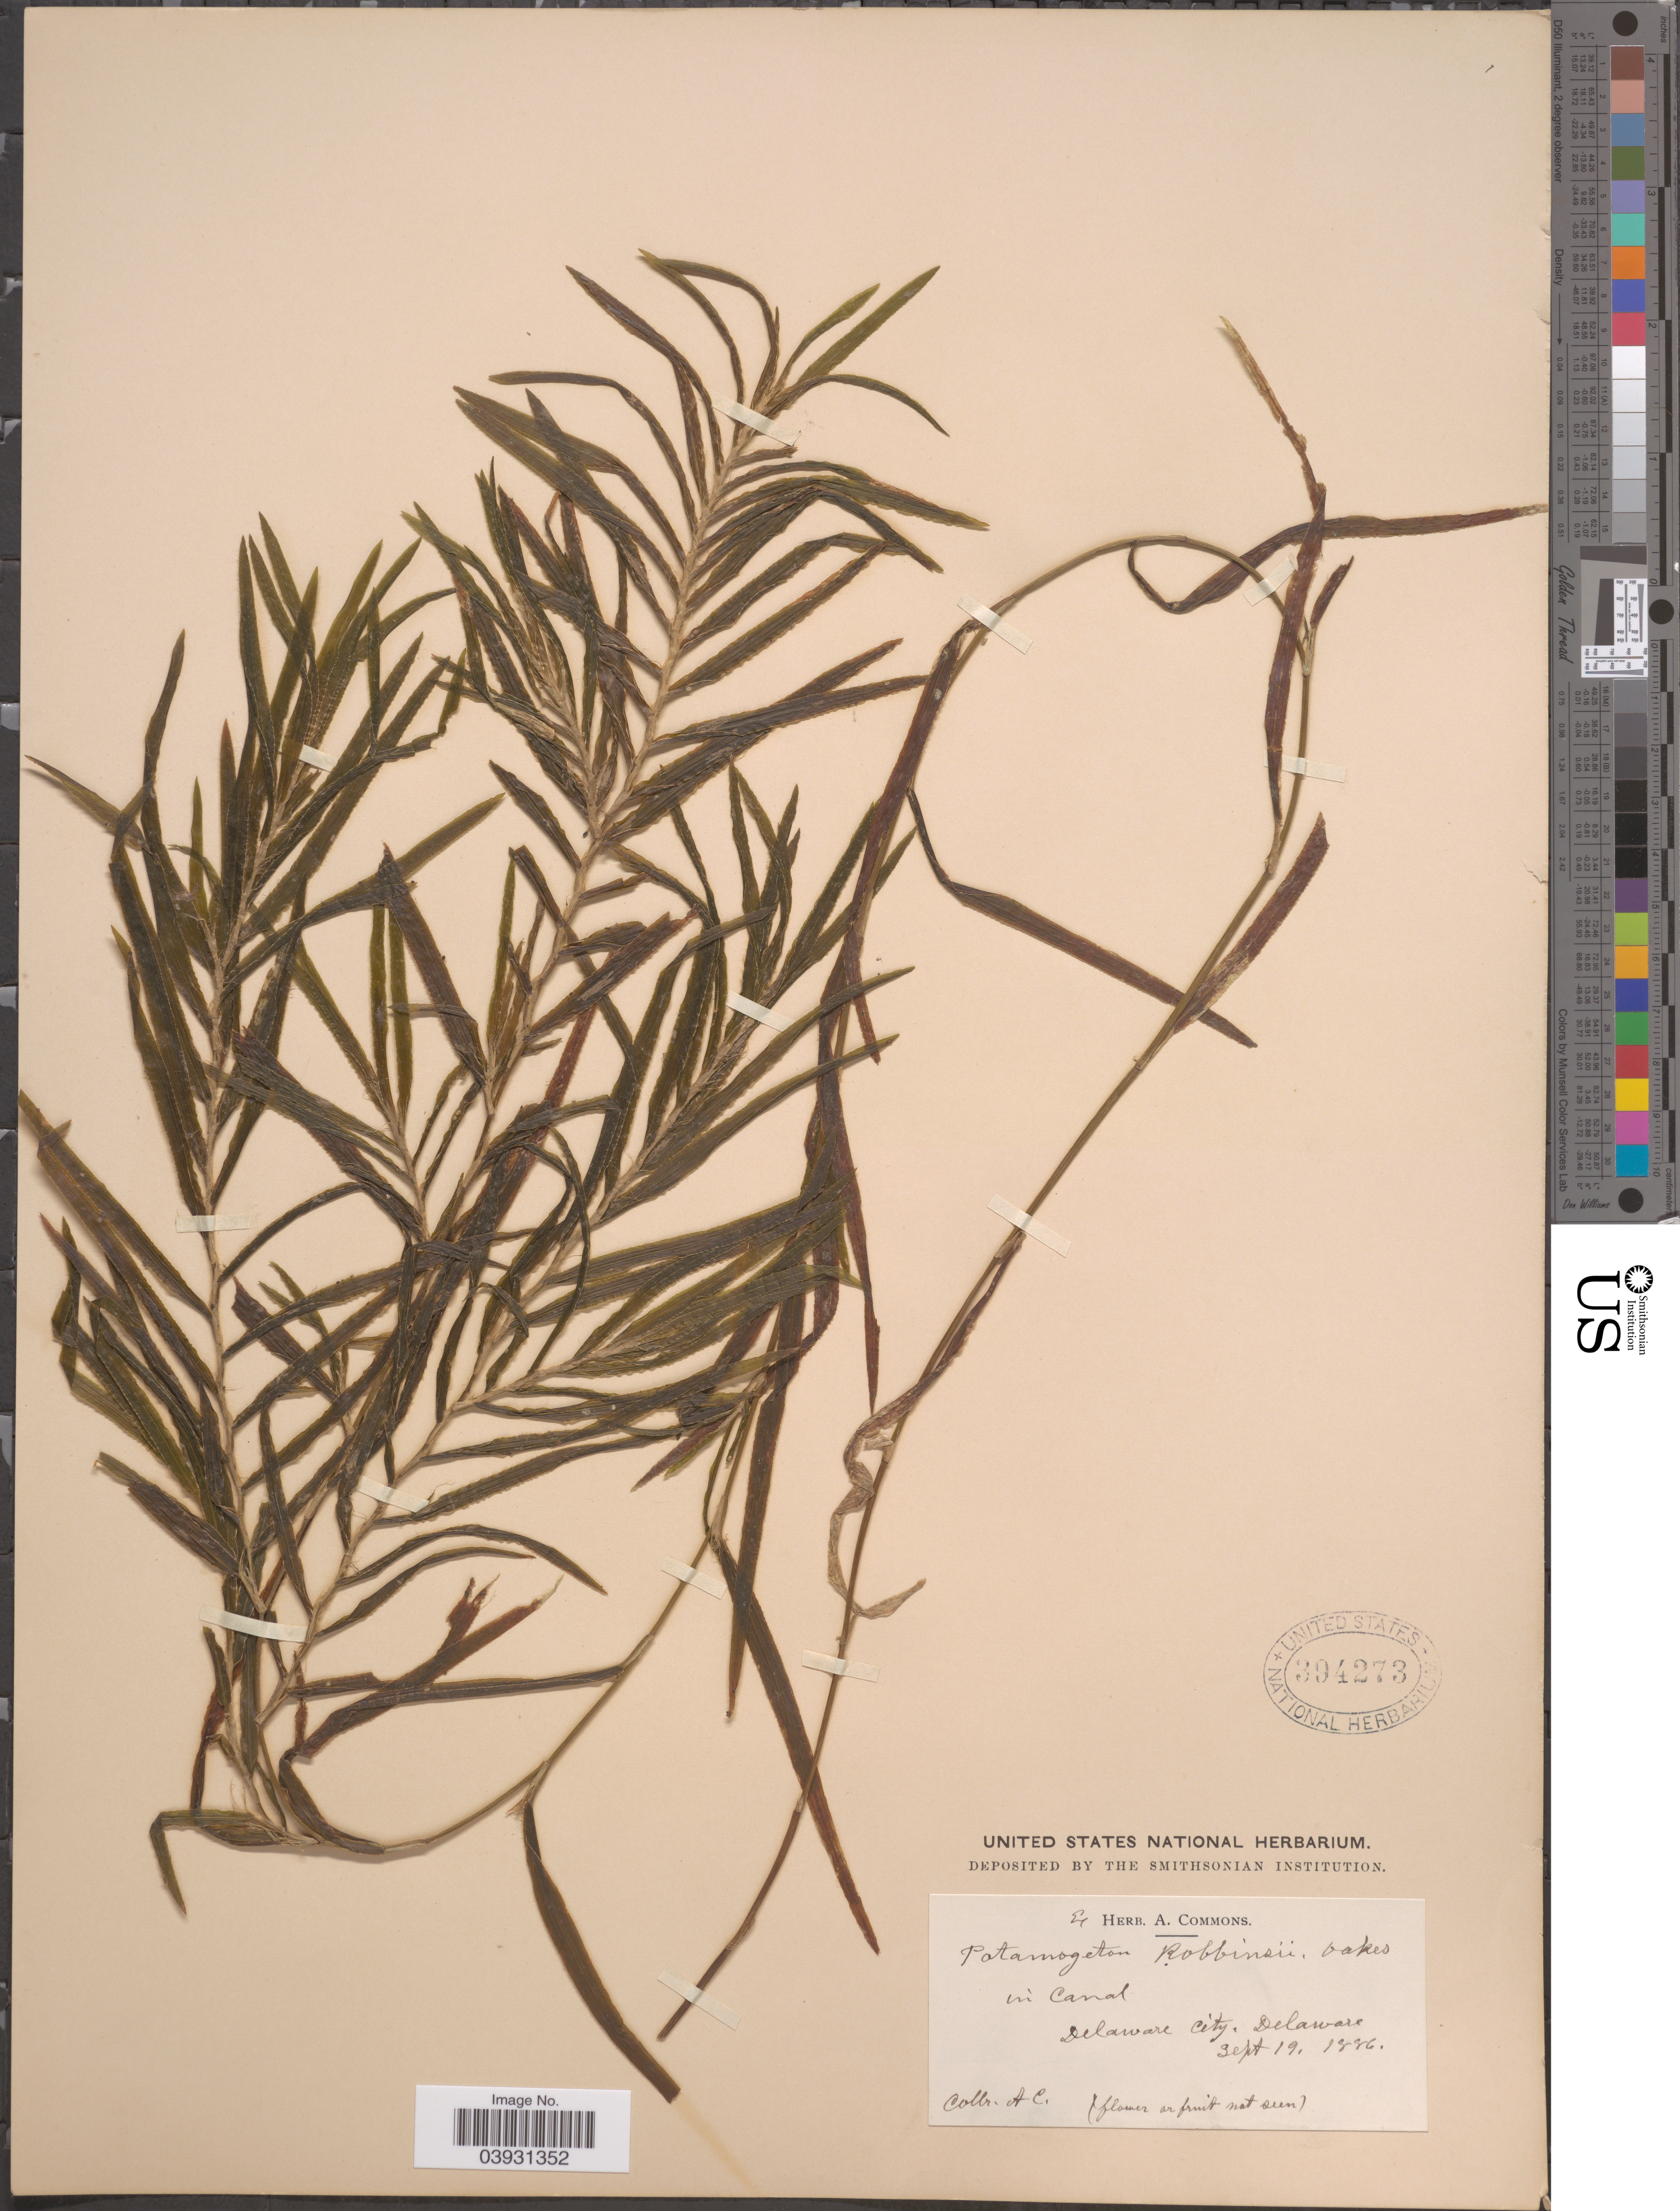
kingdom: Plantae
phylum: Tracheophyta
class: Liliopsida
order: Alismatales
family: Potamogetonaceae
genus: Potamogeton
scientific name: Potamogeton robbinsii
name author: Oakes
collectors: A. Commons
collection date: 1886-09-19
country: United States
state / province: Delaware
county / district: New Castle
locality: Delaware City.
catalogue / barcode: US 394273